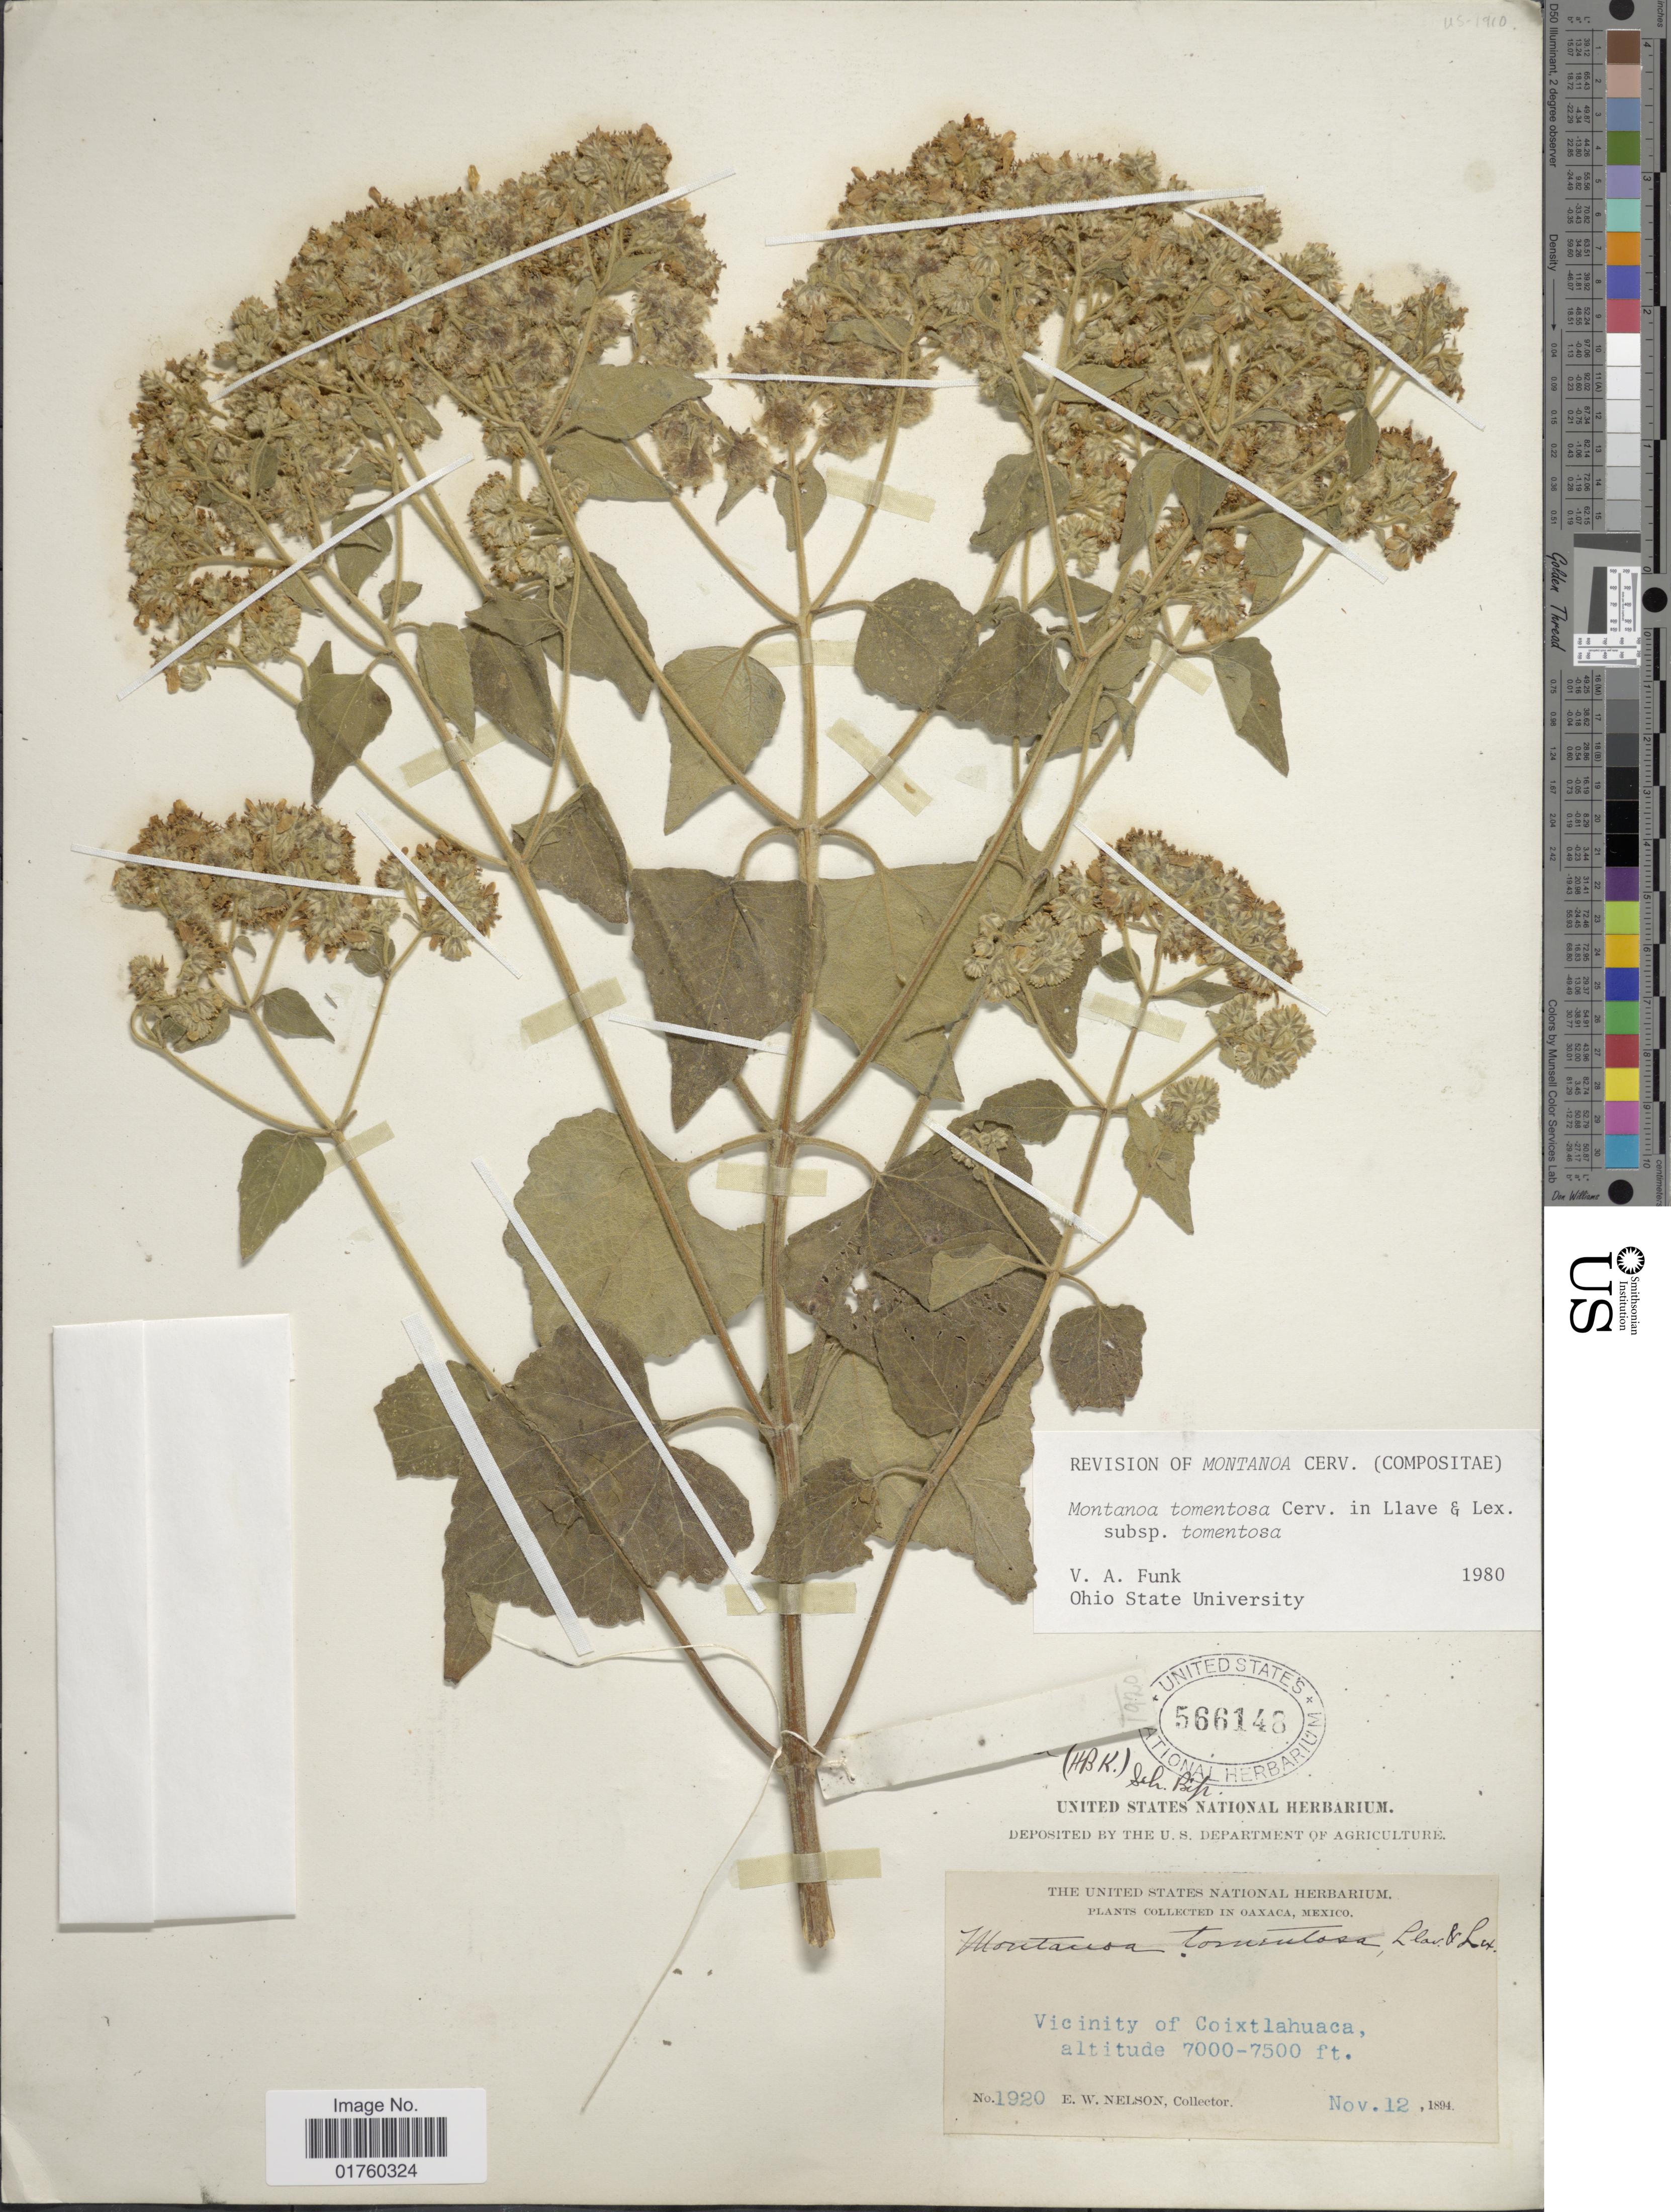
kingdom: Plantae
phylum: Tracheophyta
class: Magnoliopsida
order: Asterales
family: Asteraceae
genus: Montanoa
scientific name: Montanoa tomentosa subsp. xanthiifolia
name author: (Sch. Bip. in C. Koch) V.A. Funk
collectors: E. W. Nelson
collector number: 1920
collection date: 1894-11-12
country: Mexico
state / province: Oaxaca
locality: Vicinity of Coixtlahuaca.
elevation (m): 2134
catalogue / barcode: US 566148